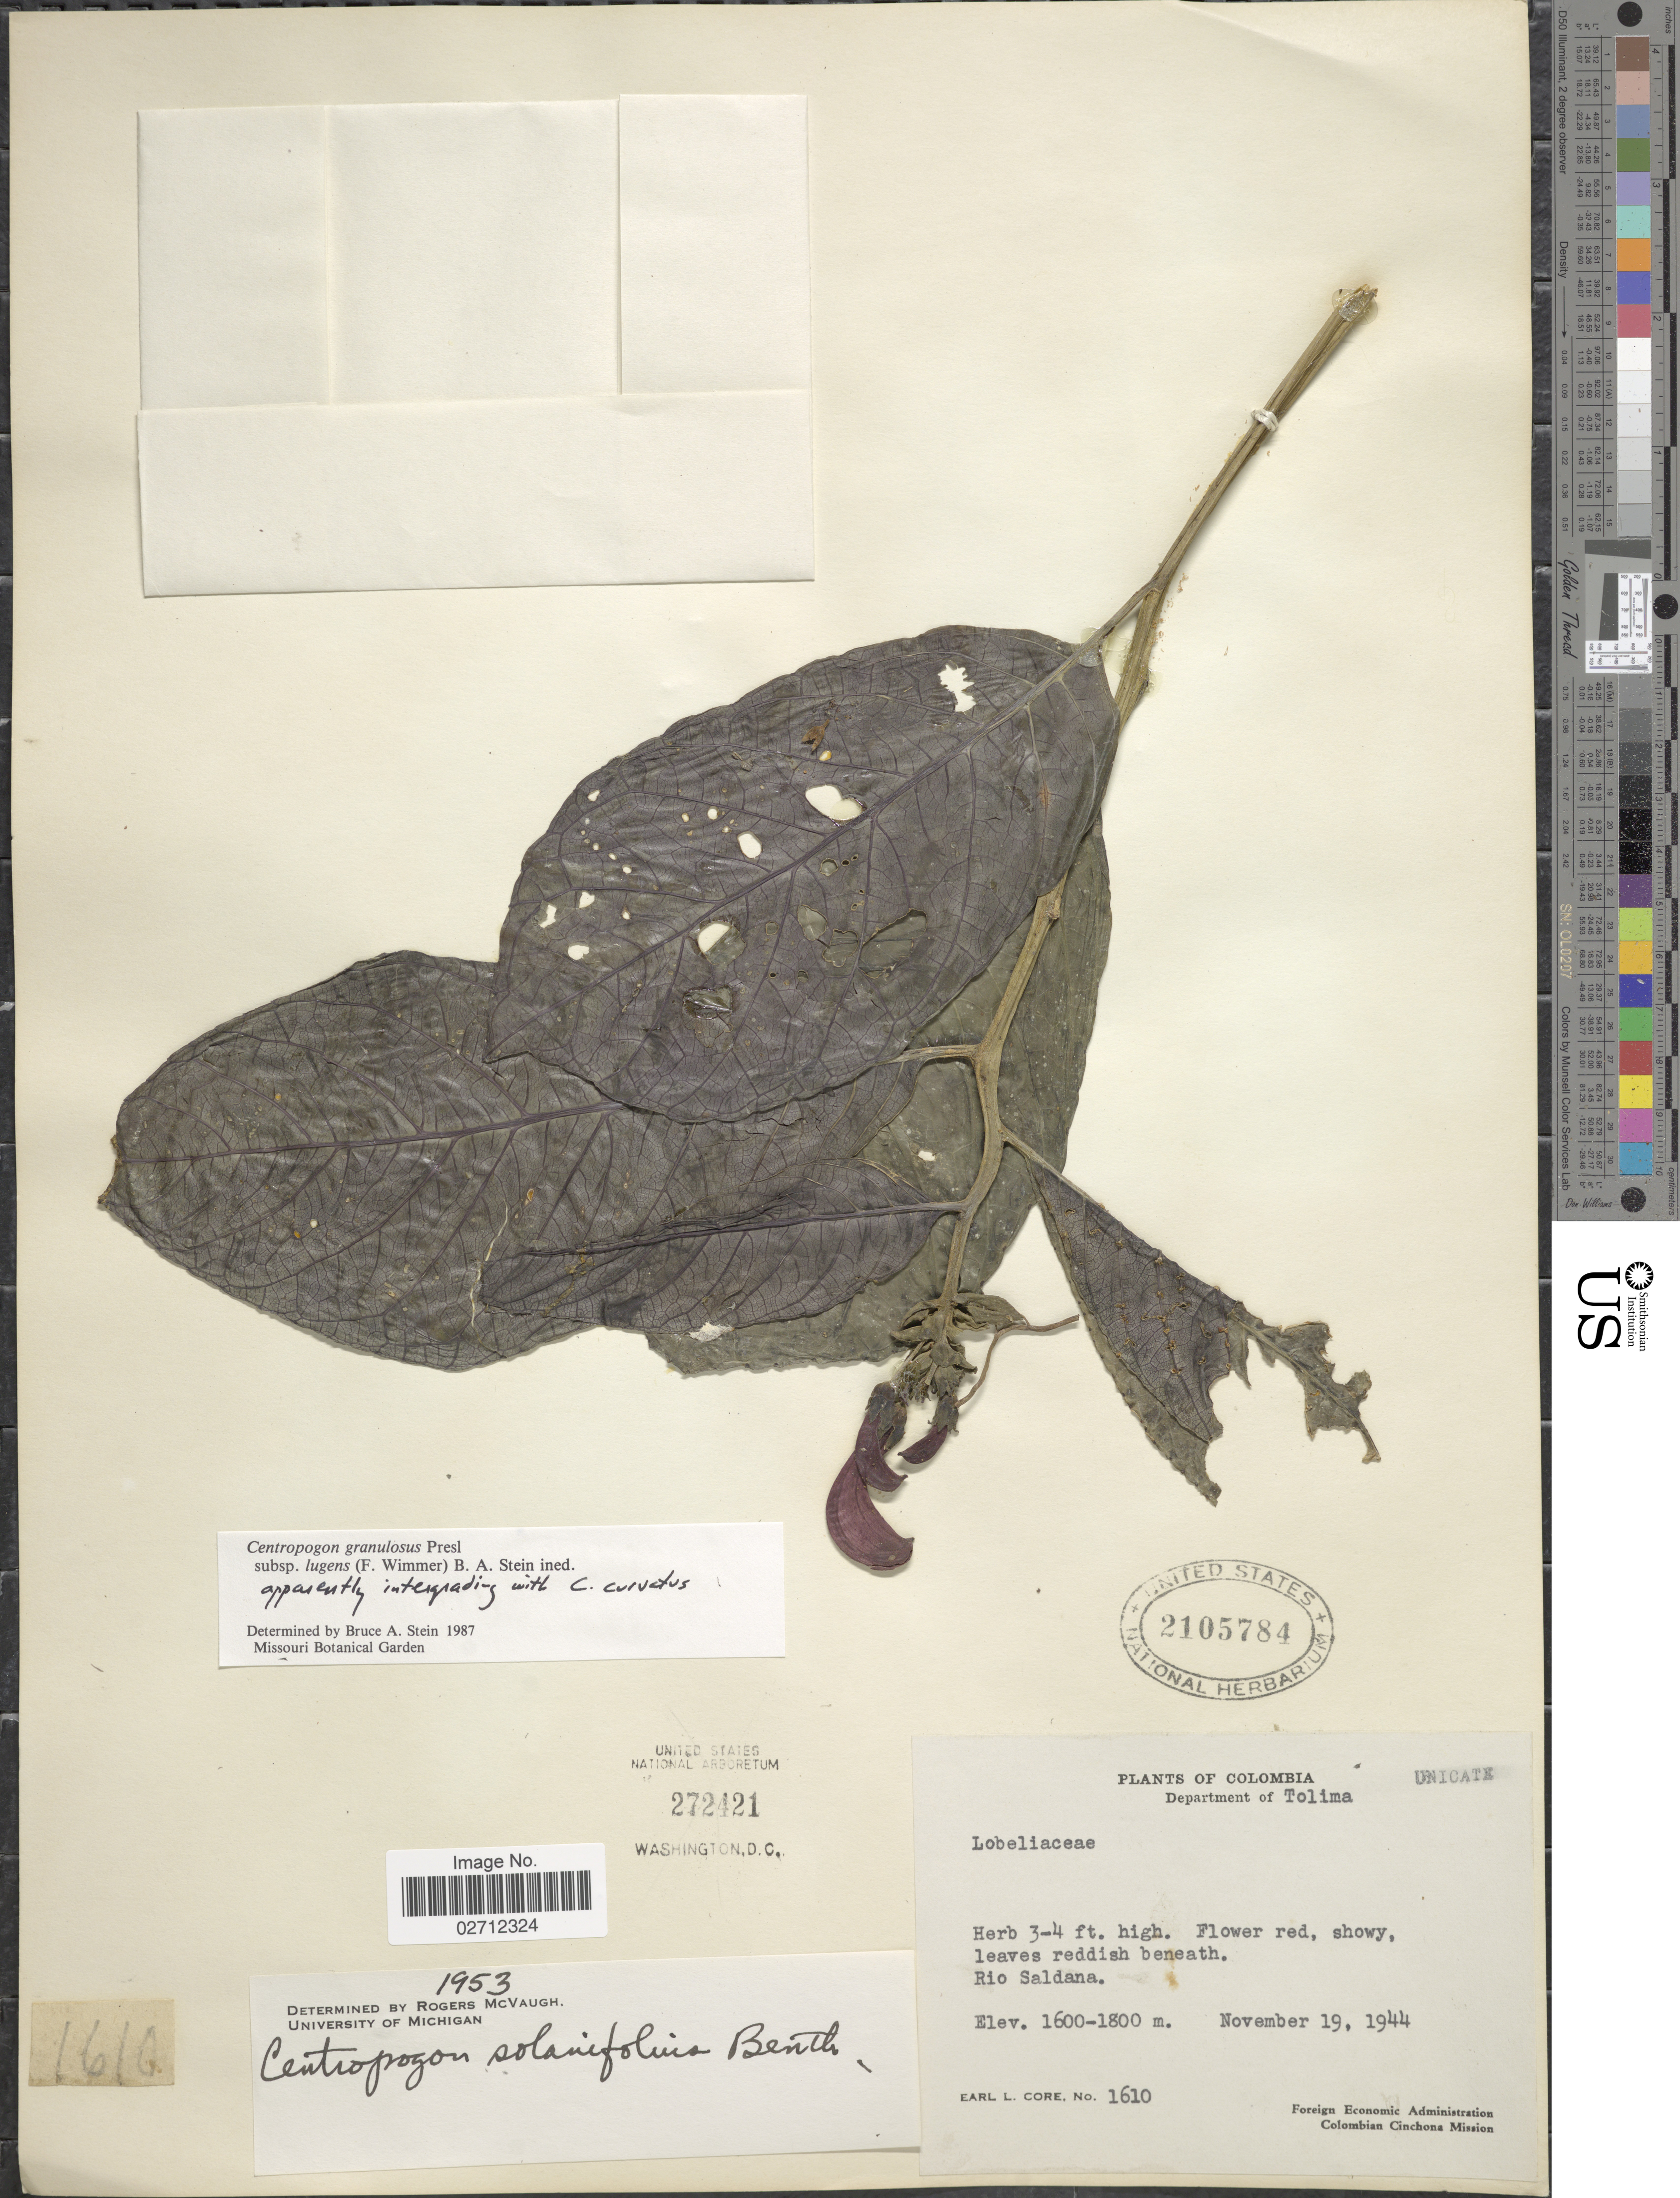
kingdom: Plantae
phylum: Tracheophyta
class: Magnoliopsida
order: Asterales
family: Campanulaceae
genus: Centropogon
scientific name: Centropogon granulosus subsp. lugens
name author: B.A. Stein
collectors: E. L. Core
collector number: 1610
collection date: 1944-11-19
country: Colombia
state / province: Tolima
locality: Department of Tolima, Rio Saldana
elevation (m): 1600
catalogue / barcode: US 2105784